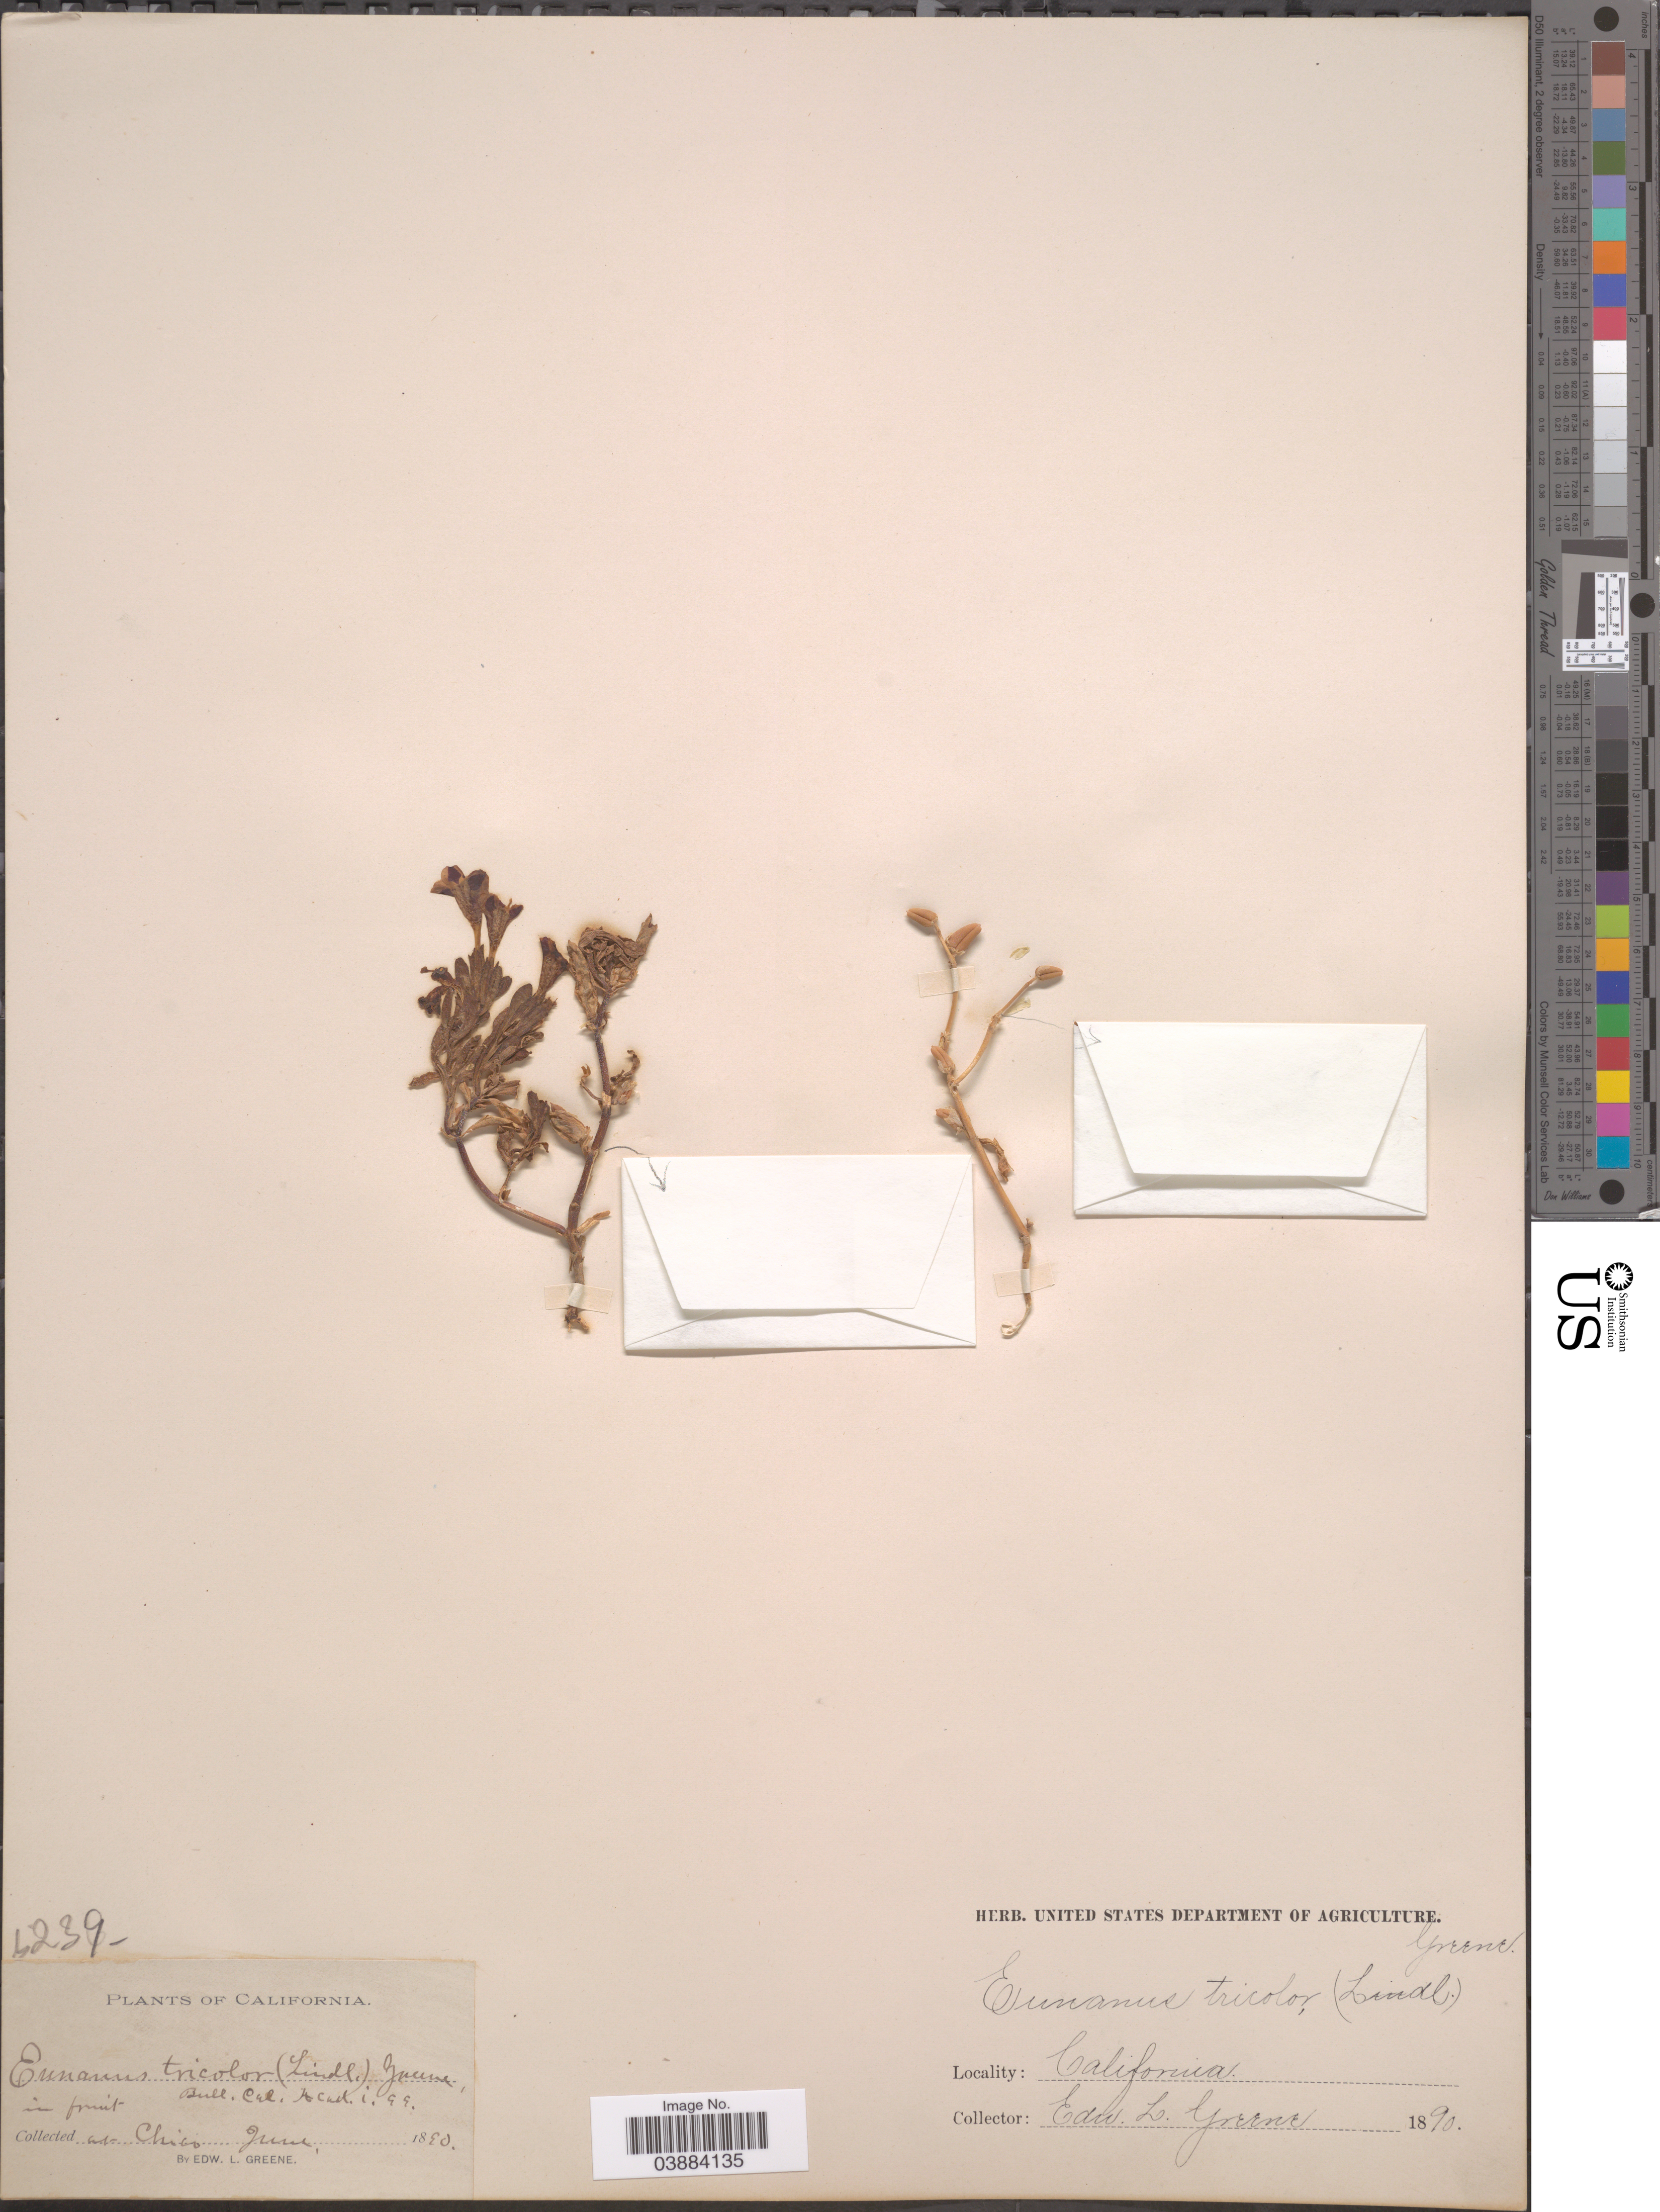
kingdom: Plantae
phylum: Tracheophyta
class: Magnoliopsida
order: Lamiales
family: Phrymaceae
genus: Eunanus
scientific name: Eunanus tricolor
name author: (Hartw. ex Lindl.) Greene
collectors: E. L. Greene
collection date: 1890-06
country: United States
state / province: California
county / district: Butte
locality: At Chico.